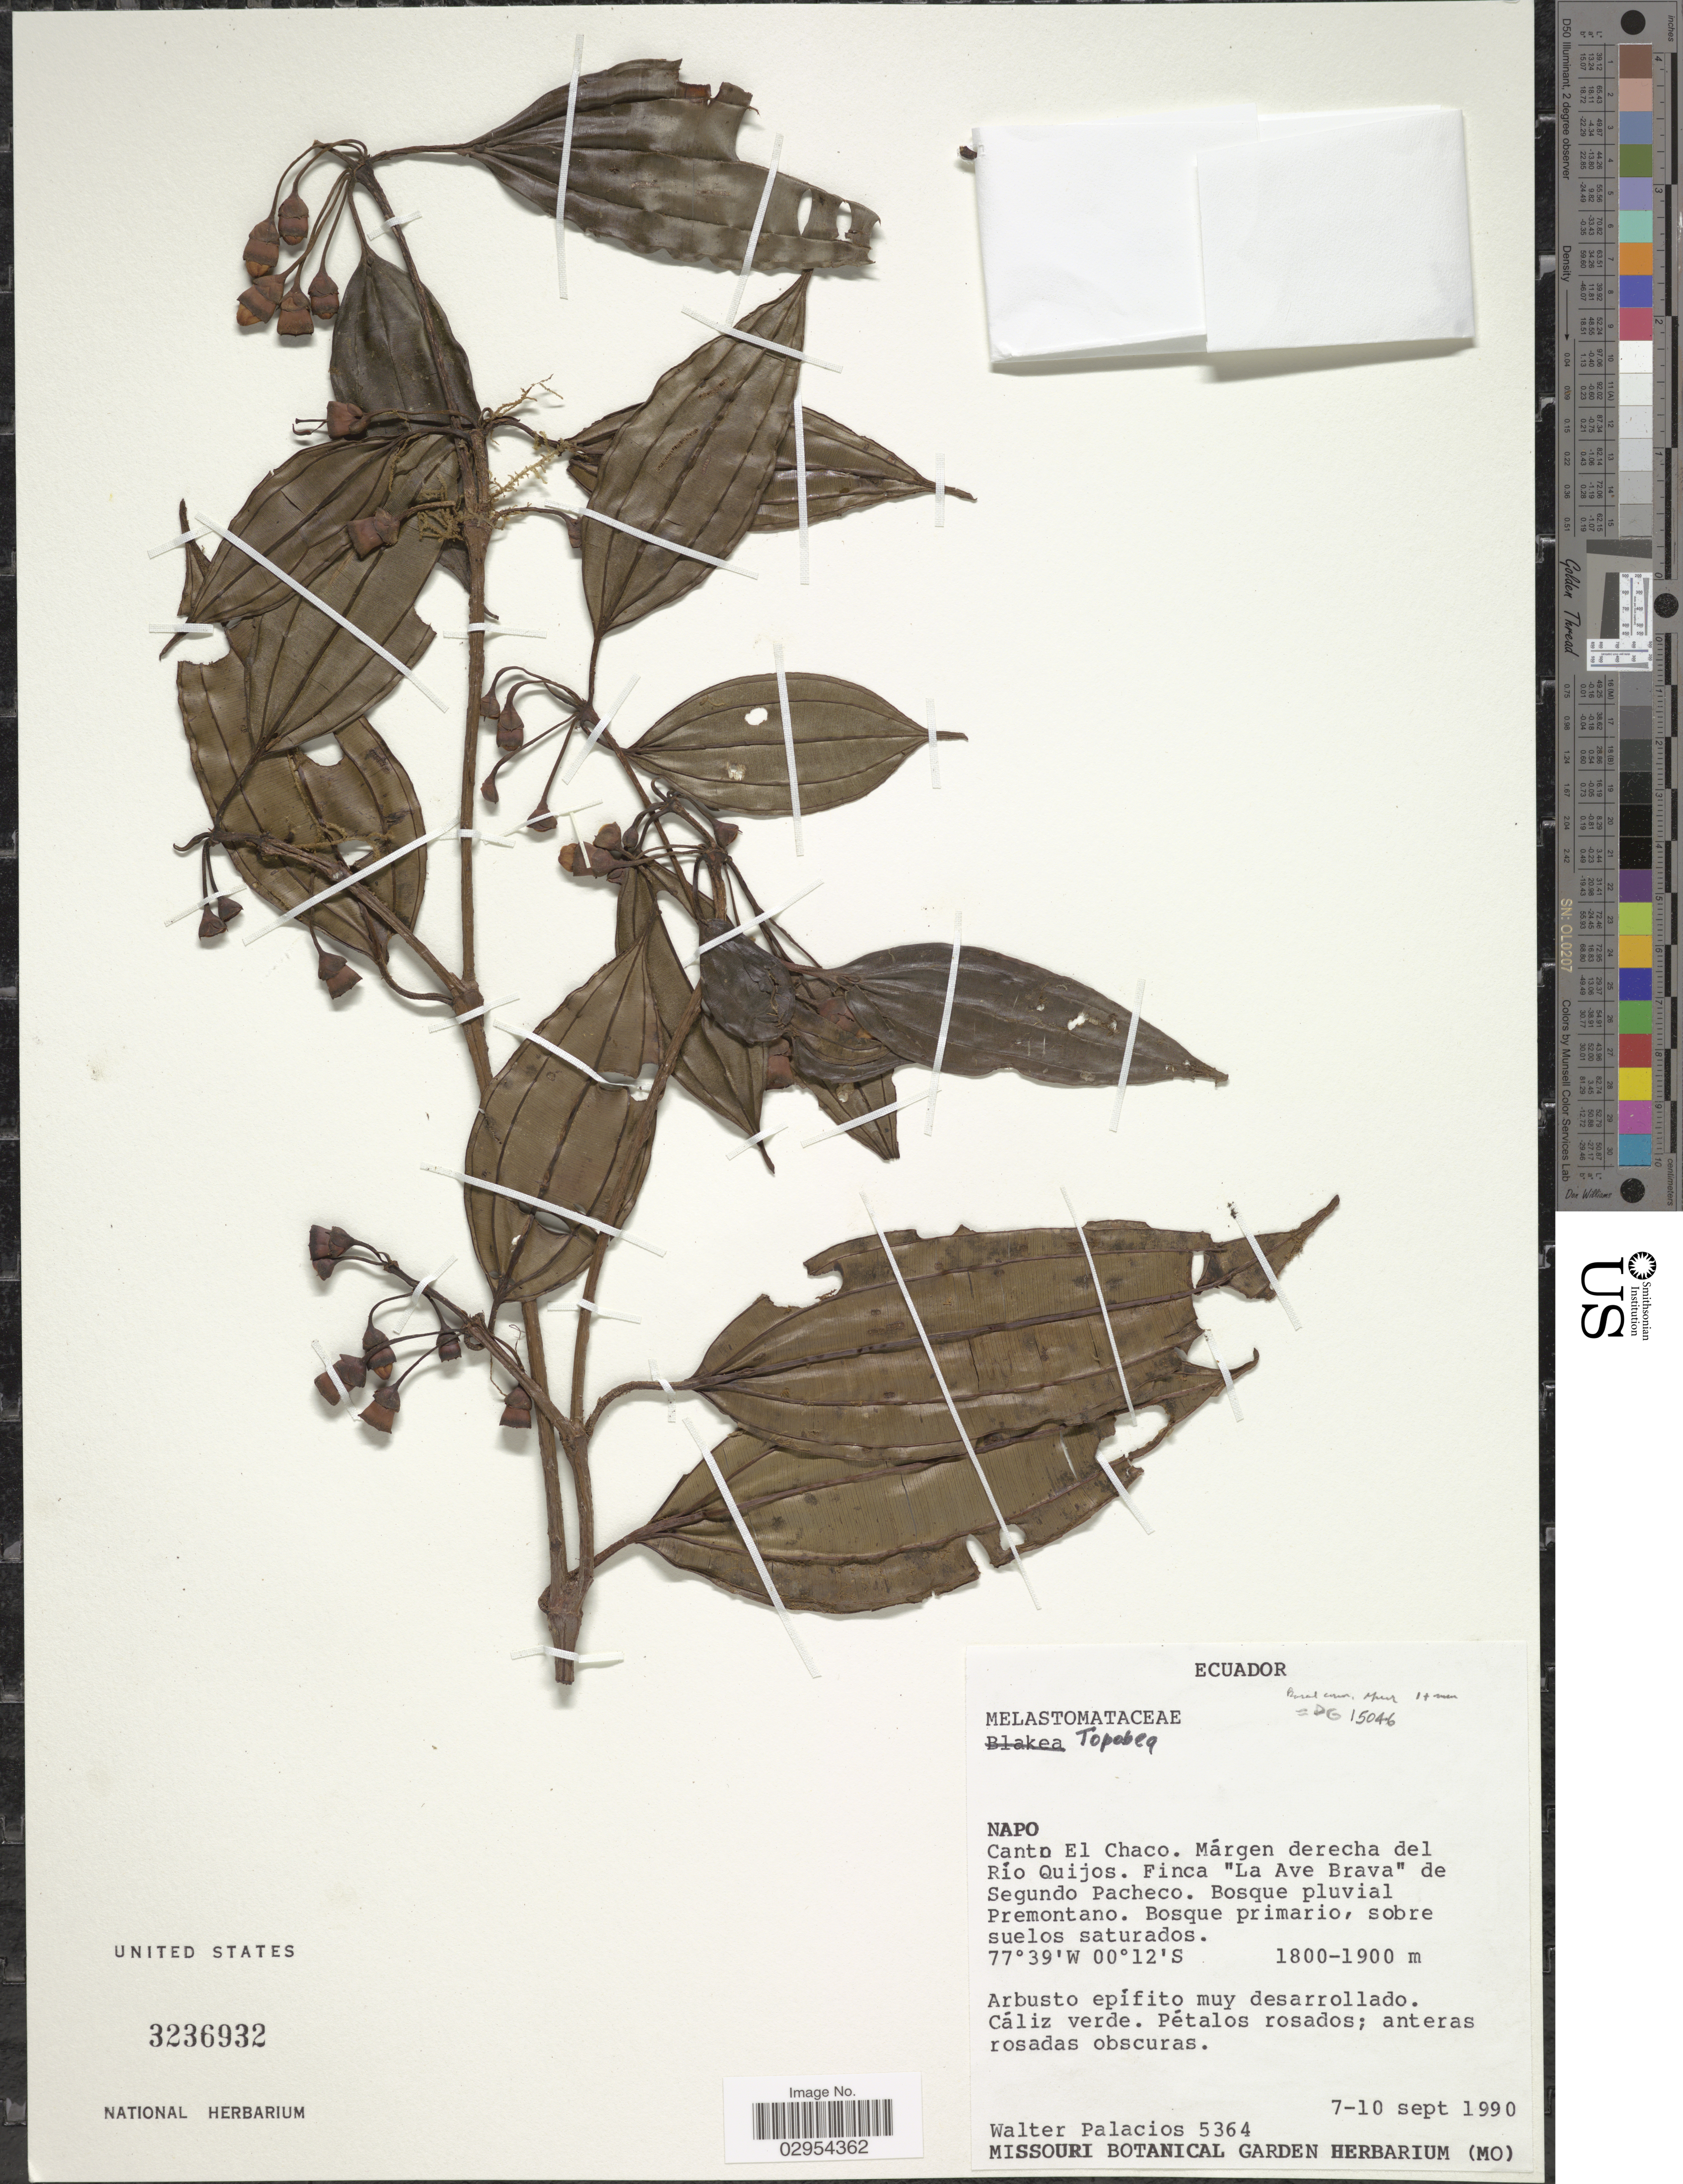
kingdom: Plantae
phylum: Tracheophyta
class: Magnoliopsida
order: Myrtales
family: Melastomataceae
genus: Topobea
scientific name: Topobea sp.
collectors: W. Palacios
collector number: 5364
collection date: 1990-09-07/1990-09-10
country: Ecuador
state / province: Napo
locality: Cantón El Chaco. Márgen derecha del Río Quijos. Finca "La Ave Brava" de Segundo Pacheco.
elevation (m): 1800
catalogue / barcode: US 3236932